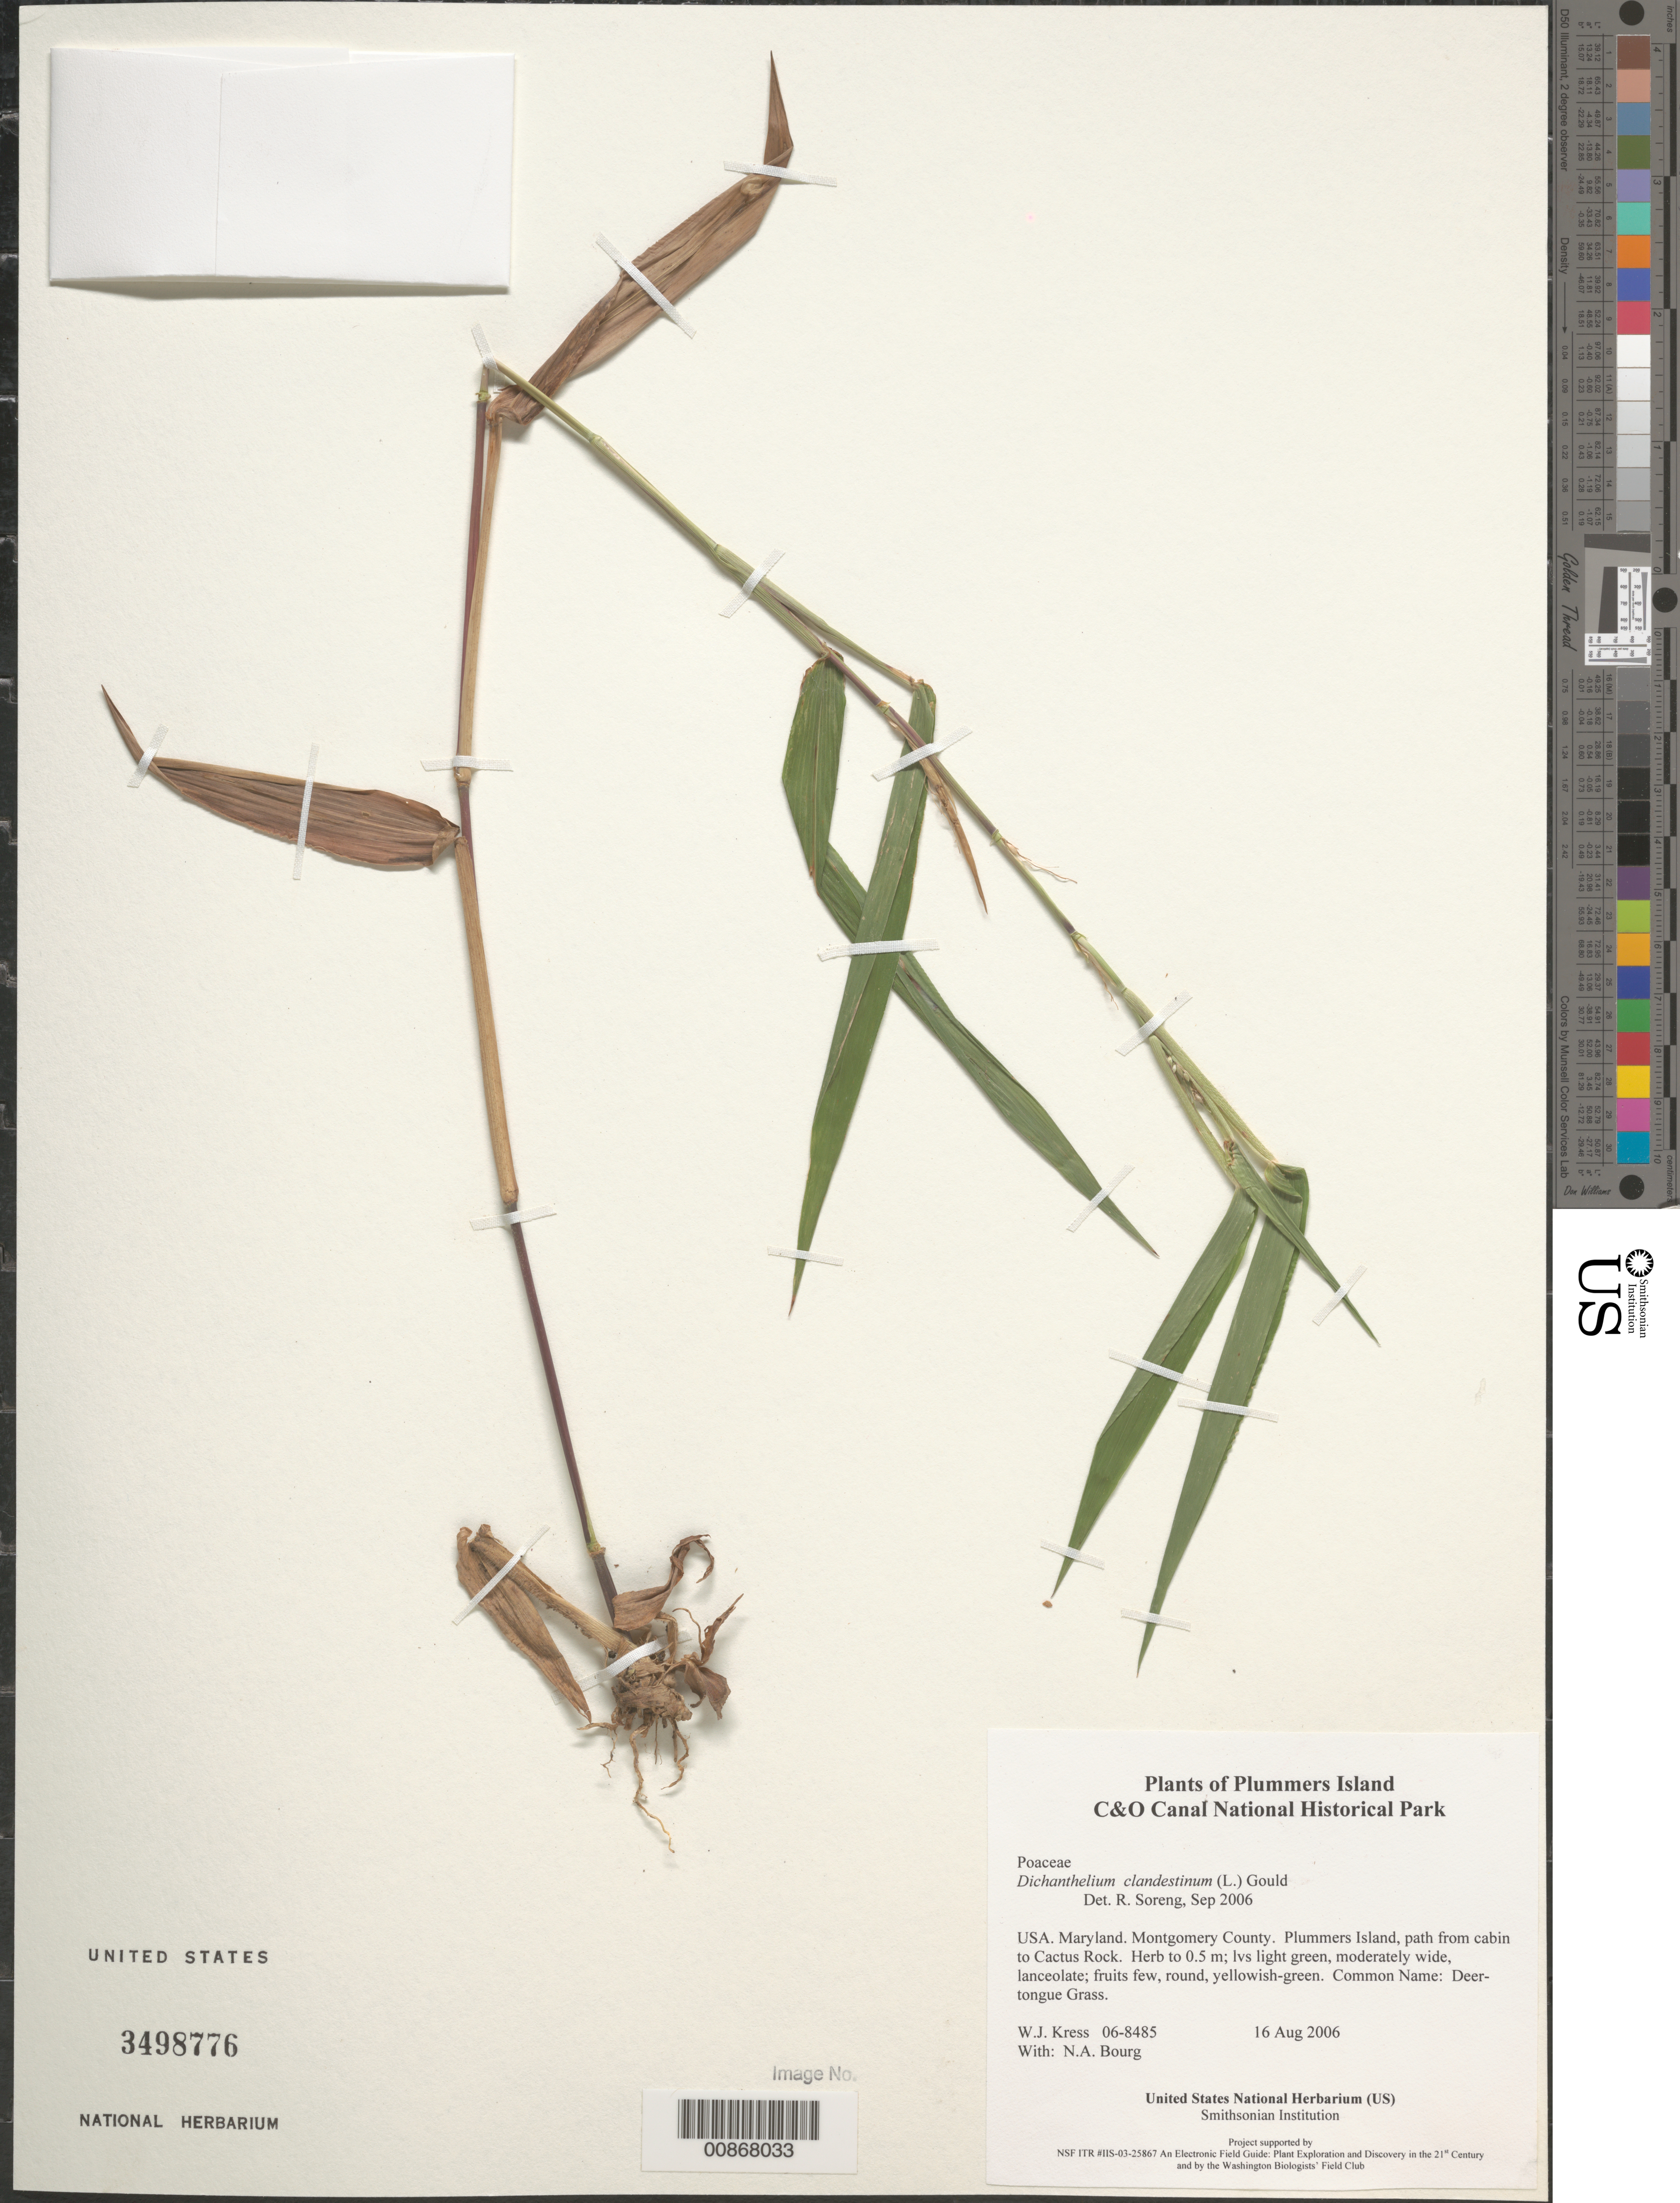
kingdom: Plantae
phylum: Tracheophyta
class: Liliopsida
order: Poales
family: Poaceae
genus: Dichanthelium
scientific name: Dichanthelium clandestinum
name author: (L.) Gould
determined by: Soreng, Robert J., Research Associate (BOT), Smithsonian Institution - National Museum of Natural History (UNITED STATES)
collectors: W. J. Kress & N. A. Bourg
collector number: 06-8485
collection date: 2006-08-16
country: United States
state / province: Maryland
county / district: Montgomery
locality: Chesapeake and Ohio Canal National Historical Park, Plummers Island, path from cabin to Cactus Rock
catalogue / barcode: US 3498776